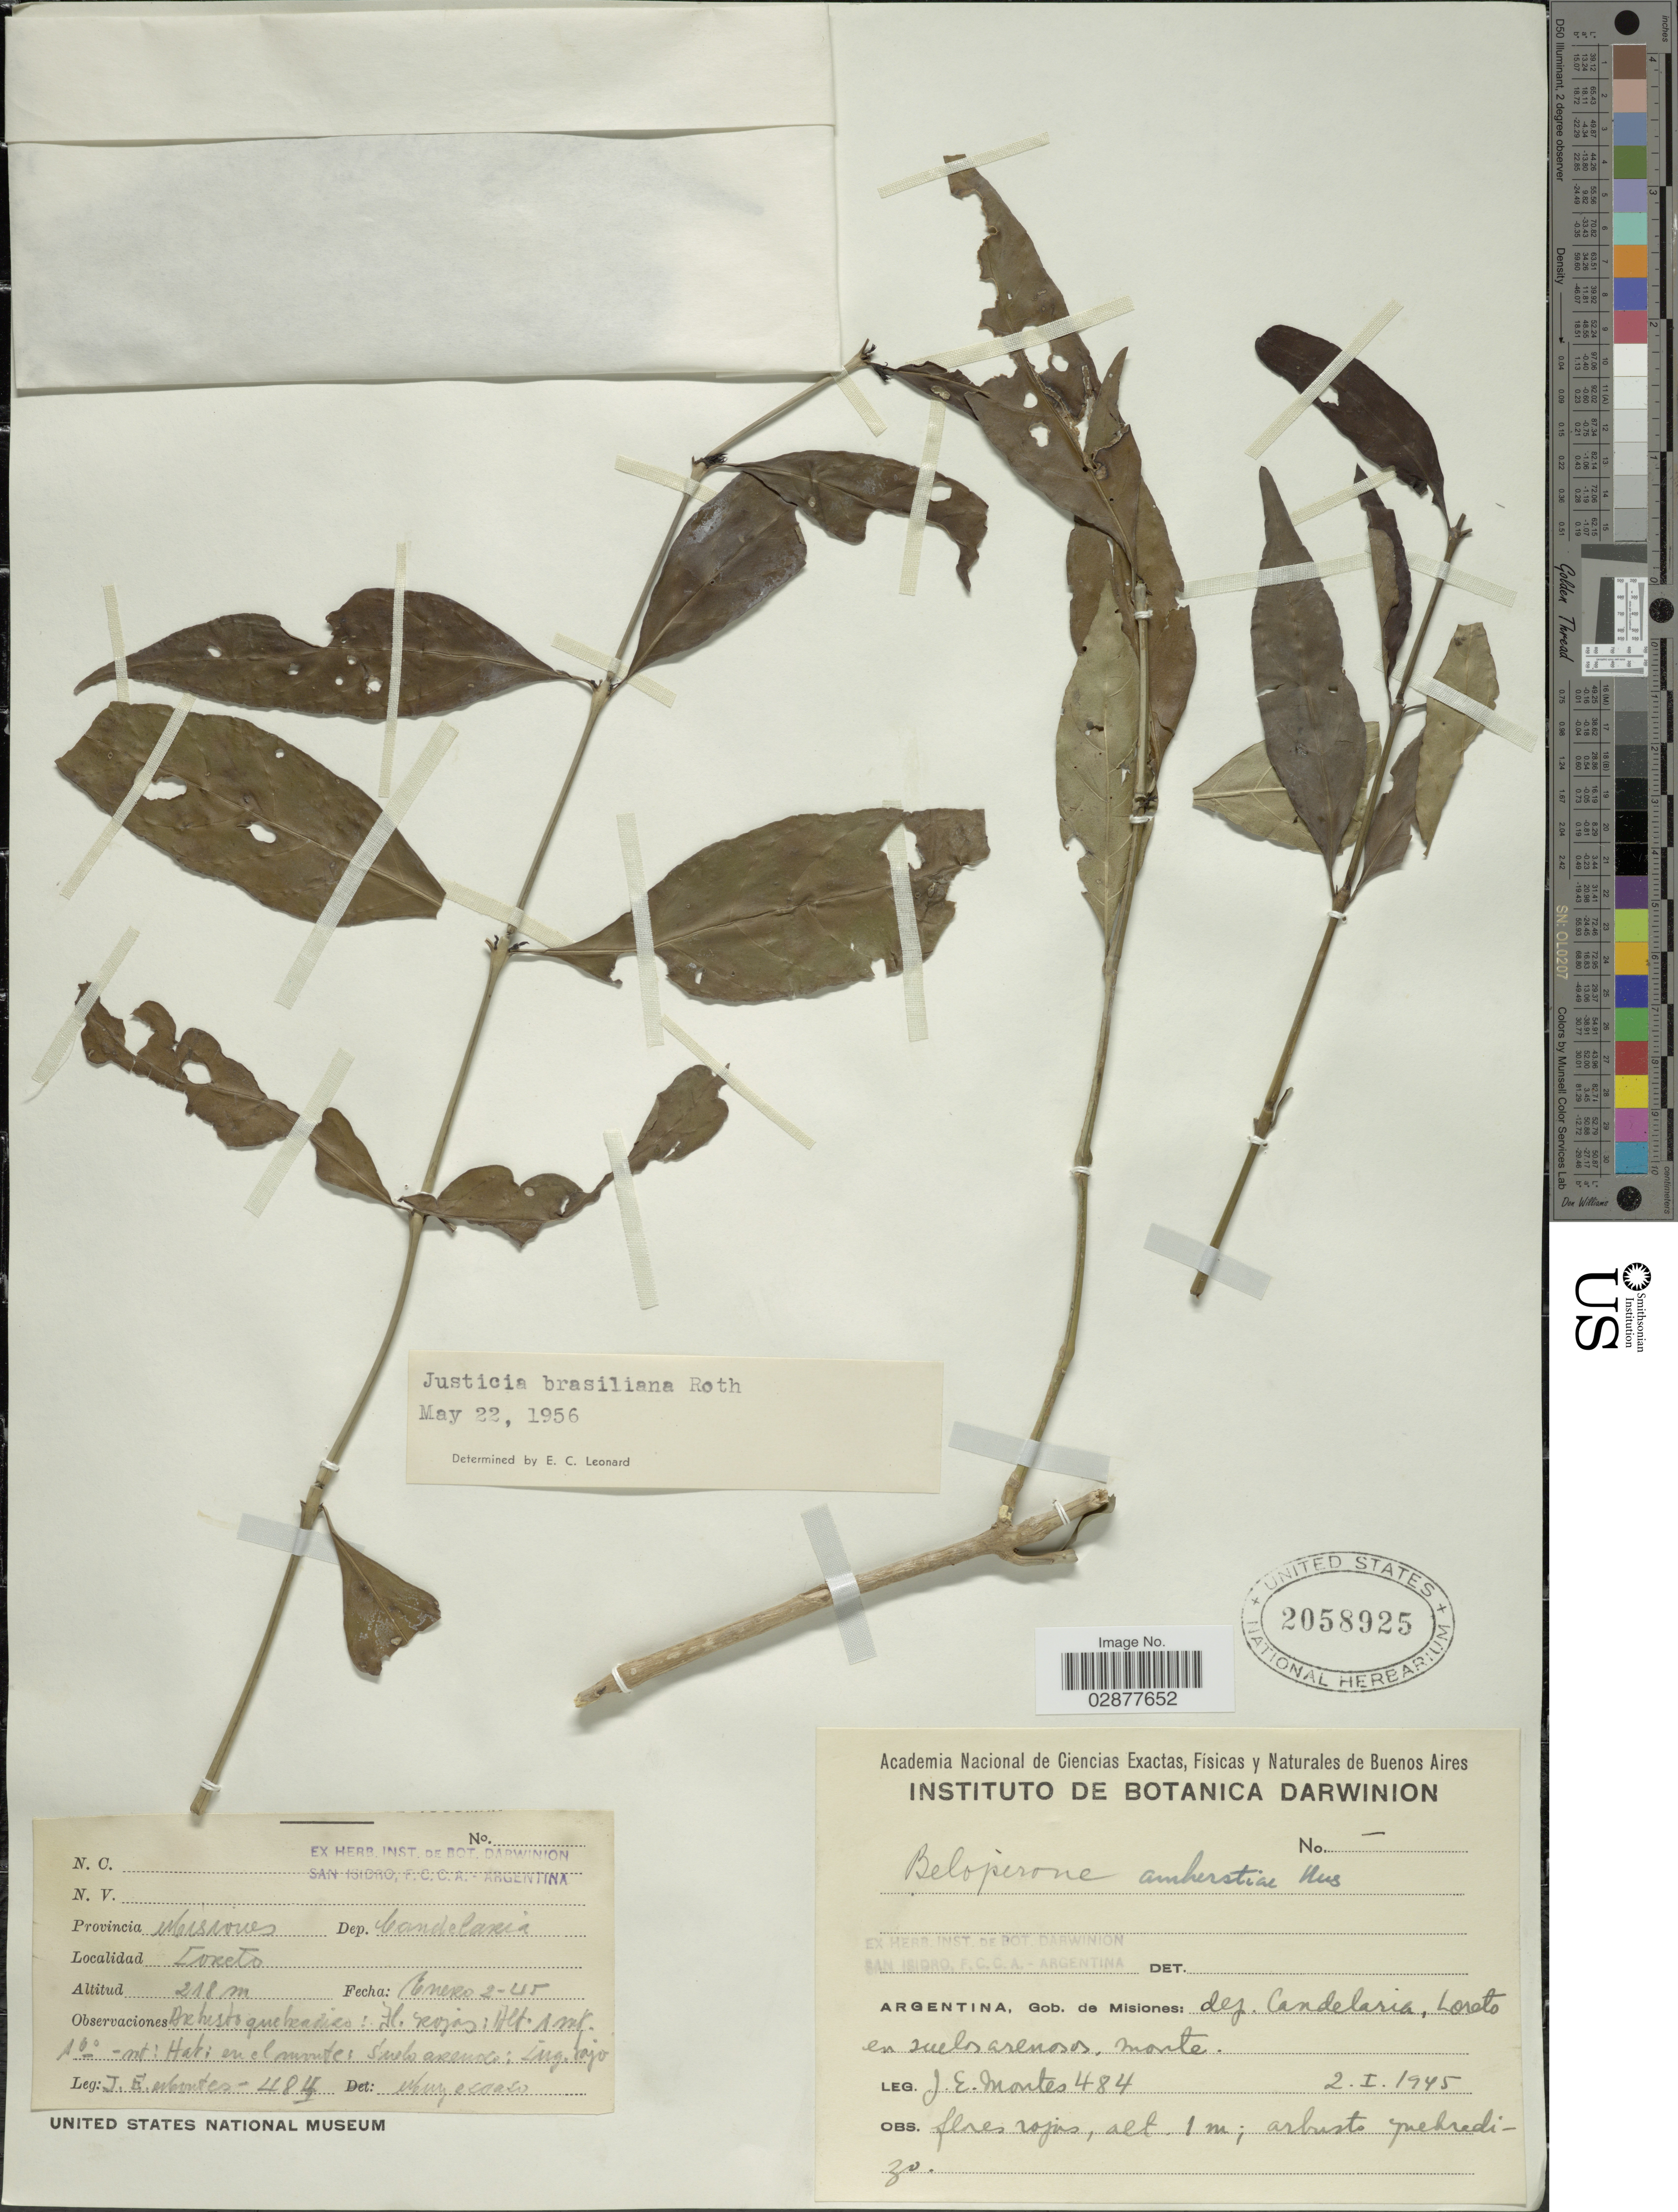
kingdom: Plantae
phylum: Tracheophyta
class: Magnoliopsida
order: Lamiales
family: Acanthaceae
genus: Justicia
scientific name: Justicia brasiliana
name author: Roth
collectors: J. E. Montes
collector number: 484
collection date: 1945-01-02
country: Argentina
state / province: Misiones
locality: Gob. Misiones, Dep. Candelaria. Loreto.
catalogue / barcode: US 2058925